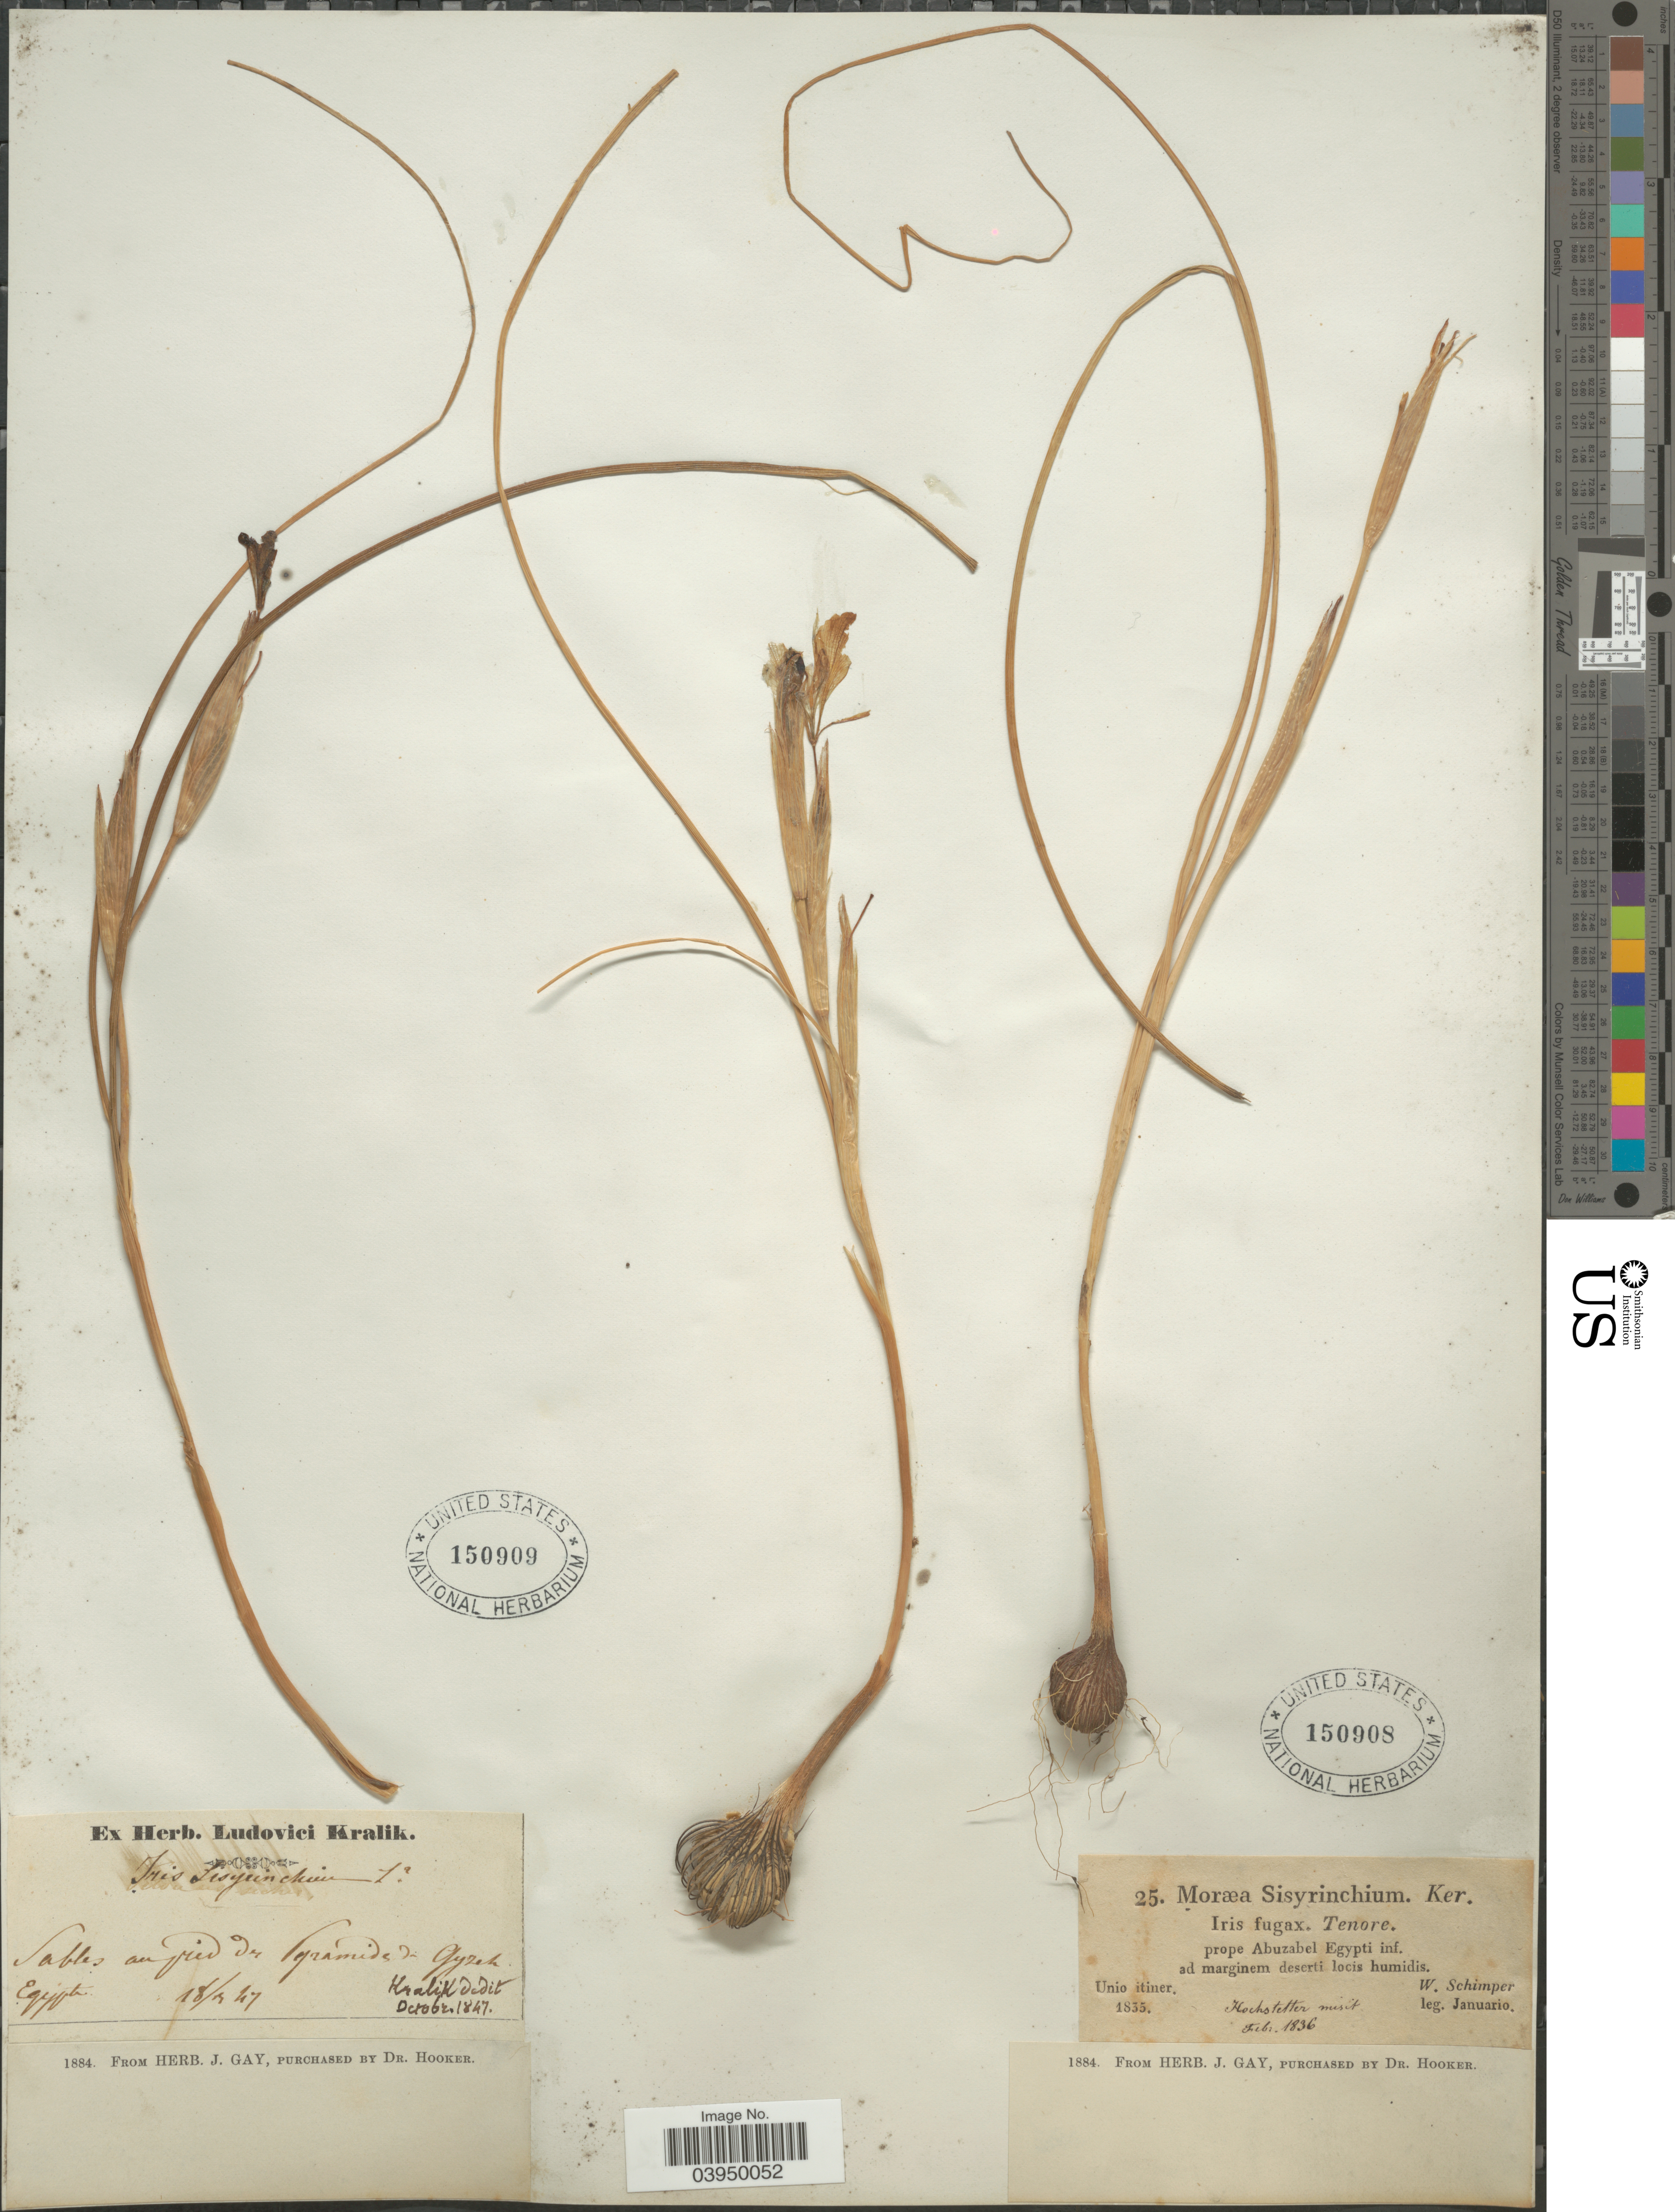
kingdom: Plantae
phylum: Tracheophyta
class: Liliopsida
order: Asparagales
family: Iridaceae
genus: Iris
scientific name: Iris fugax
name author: Ten.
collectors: ex herb. L. Kralik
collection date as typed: Transcribed d/m/y: 18/3/47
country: Egypt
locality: Sables au pied im Pyramide de Gyzah.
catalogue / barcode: US 150909